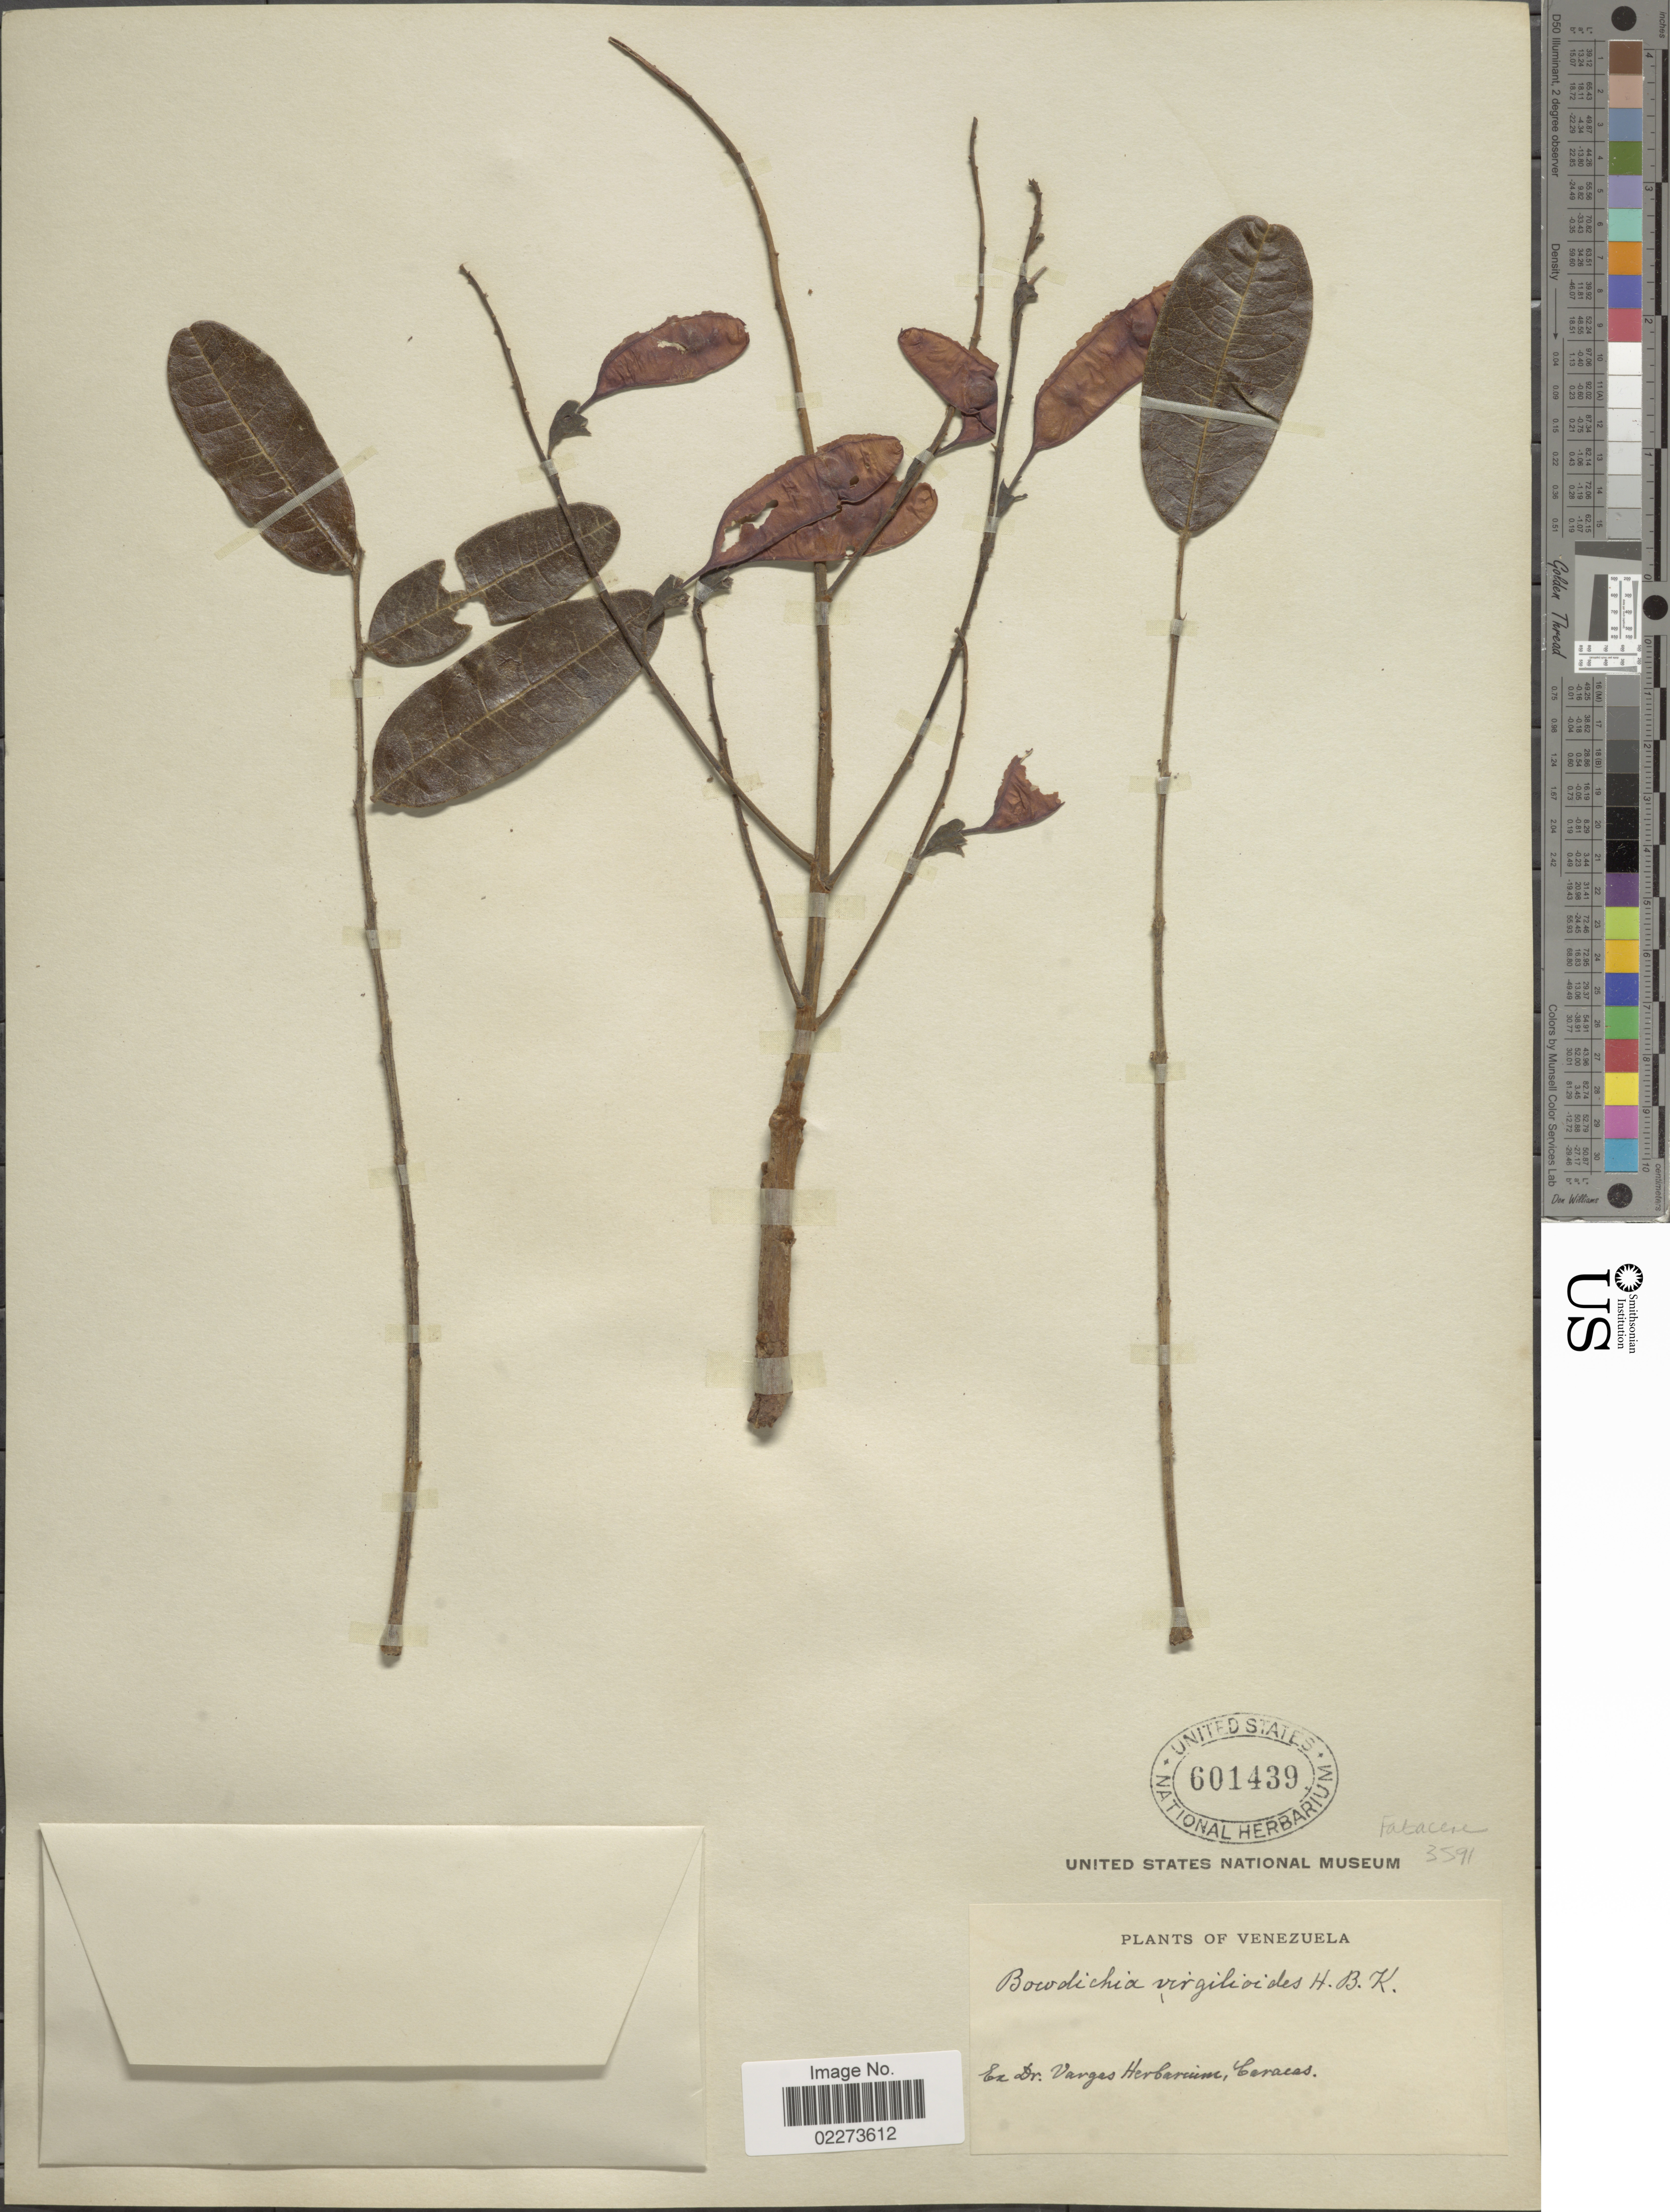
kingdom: Plantae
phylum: Tracheophyta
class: Magnoliopsida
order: Fabales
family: Fabaceae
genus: Bowdichia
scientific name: Bowdichia virgilioides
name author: Kunth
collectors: ex herb. Vargas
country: Venezuela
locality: Caracas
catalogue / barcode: US 601439